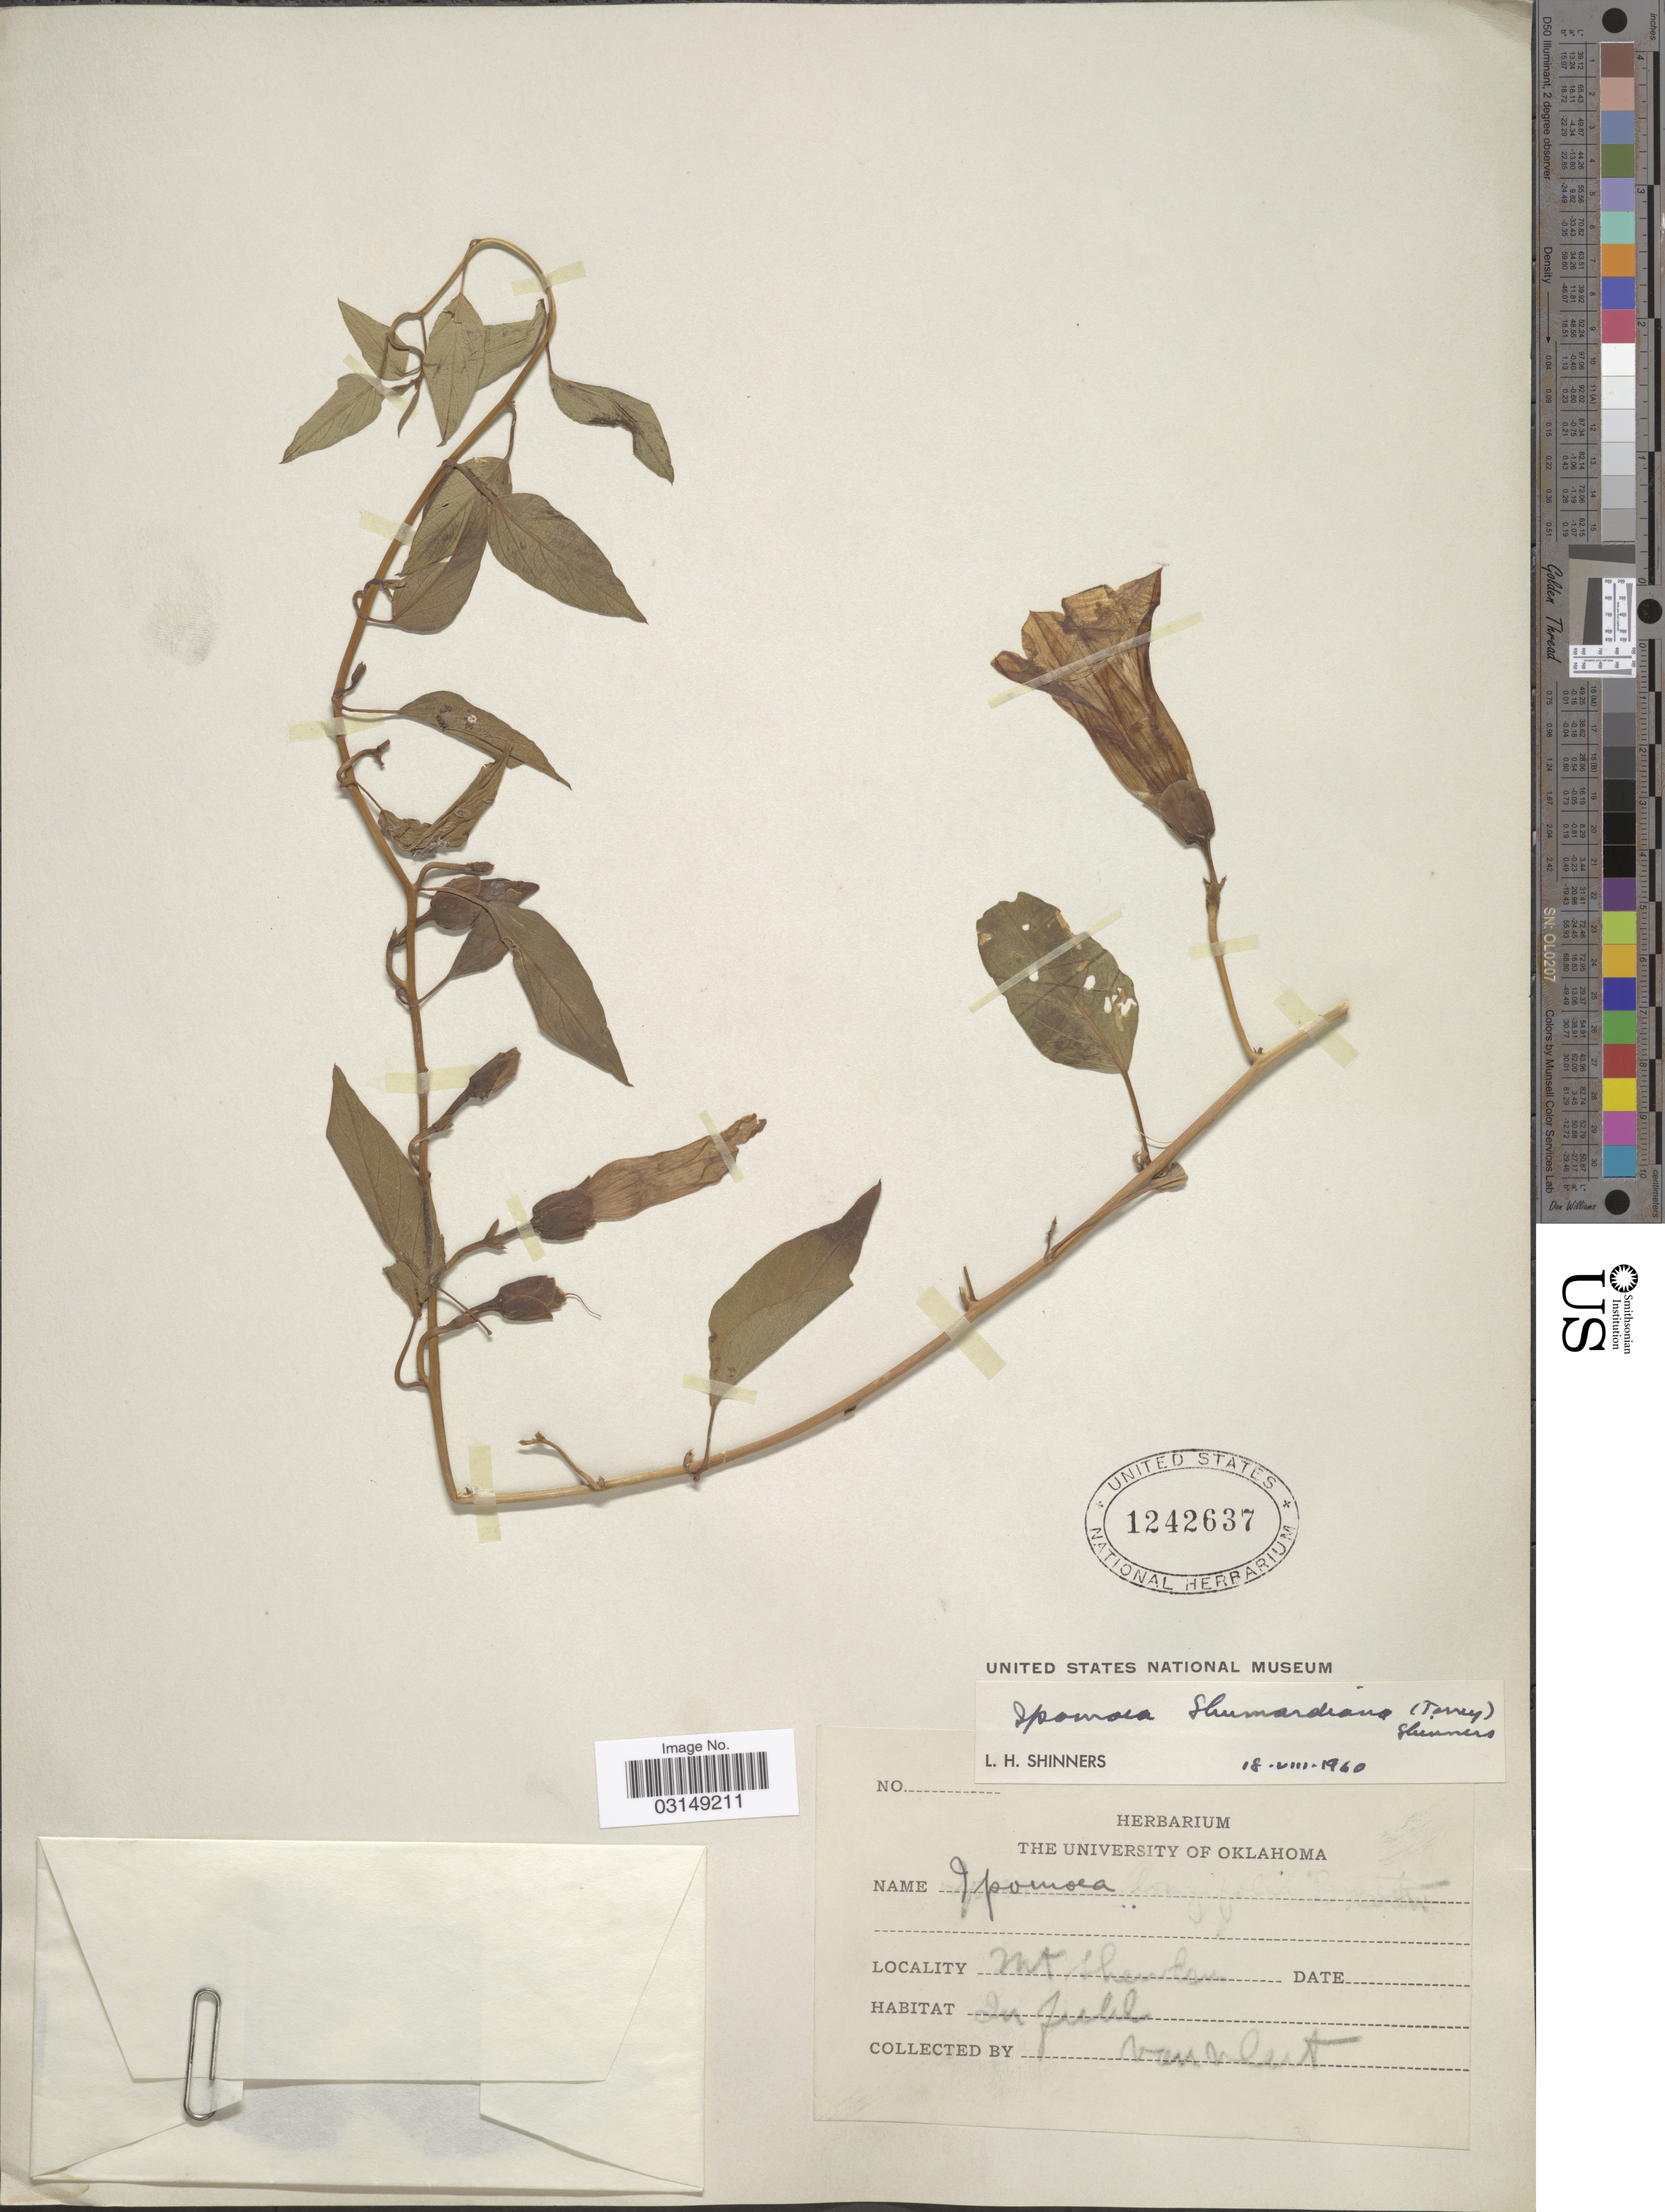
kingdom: Plantae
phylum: Tracheophyta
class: Magnoliopsida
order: Solanales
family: Convolvulaceae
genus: Ipomoea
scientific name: Ipomoea shumardiana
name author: (Torr.) Shinners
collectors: A. H. Van Vleet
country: United States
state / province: Oklahoma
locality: Mt. Sheridan.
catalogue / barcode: US 1242637